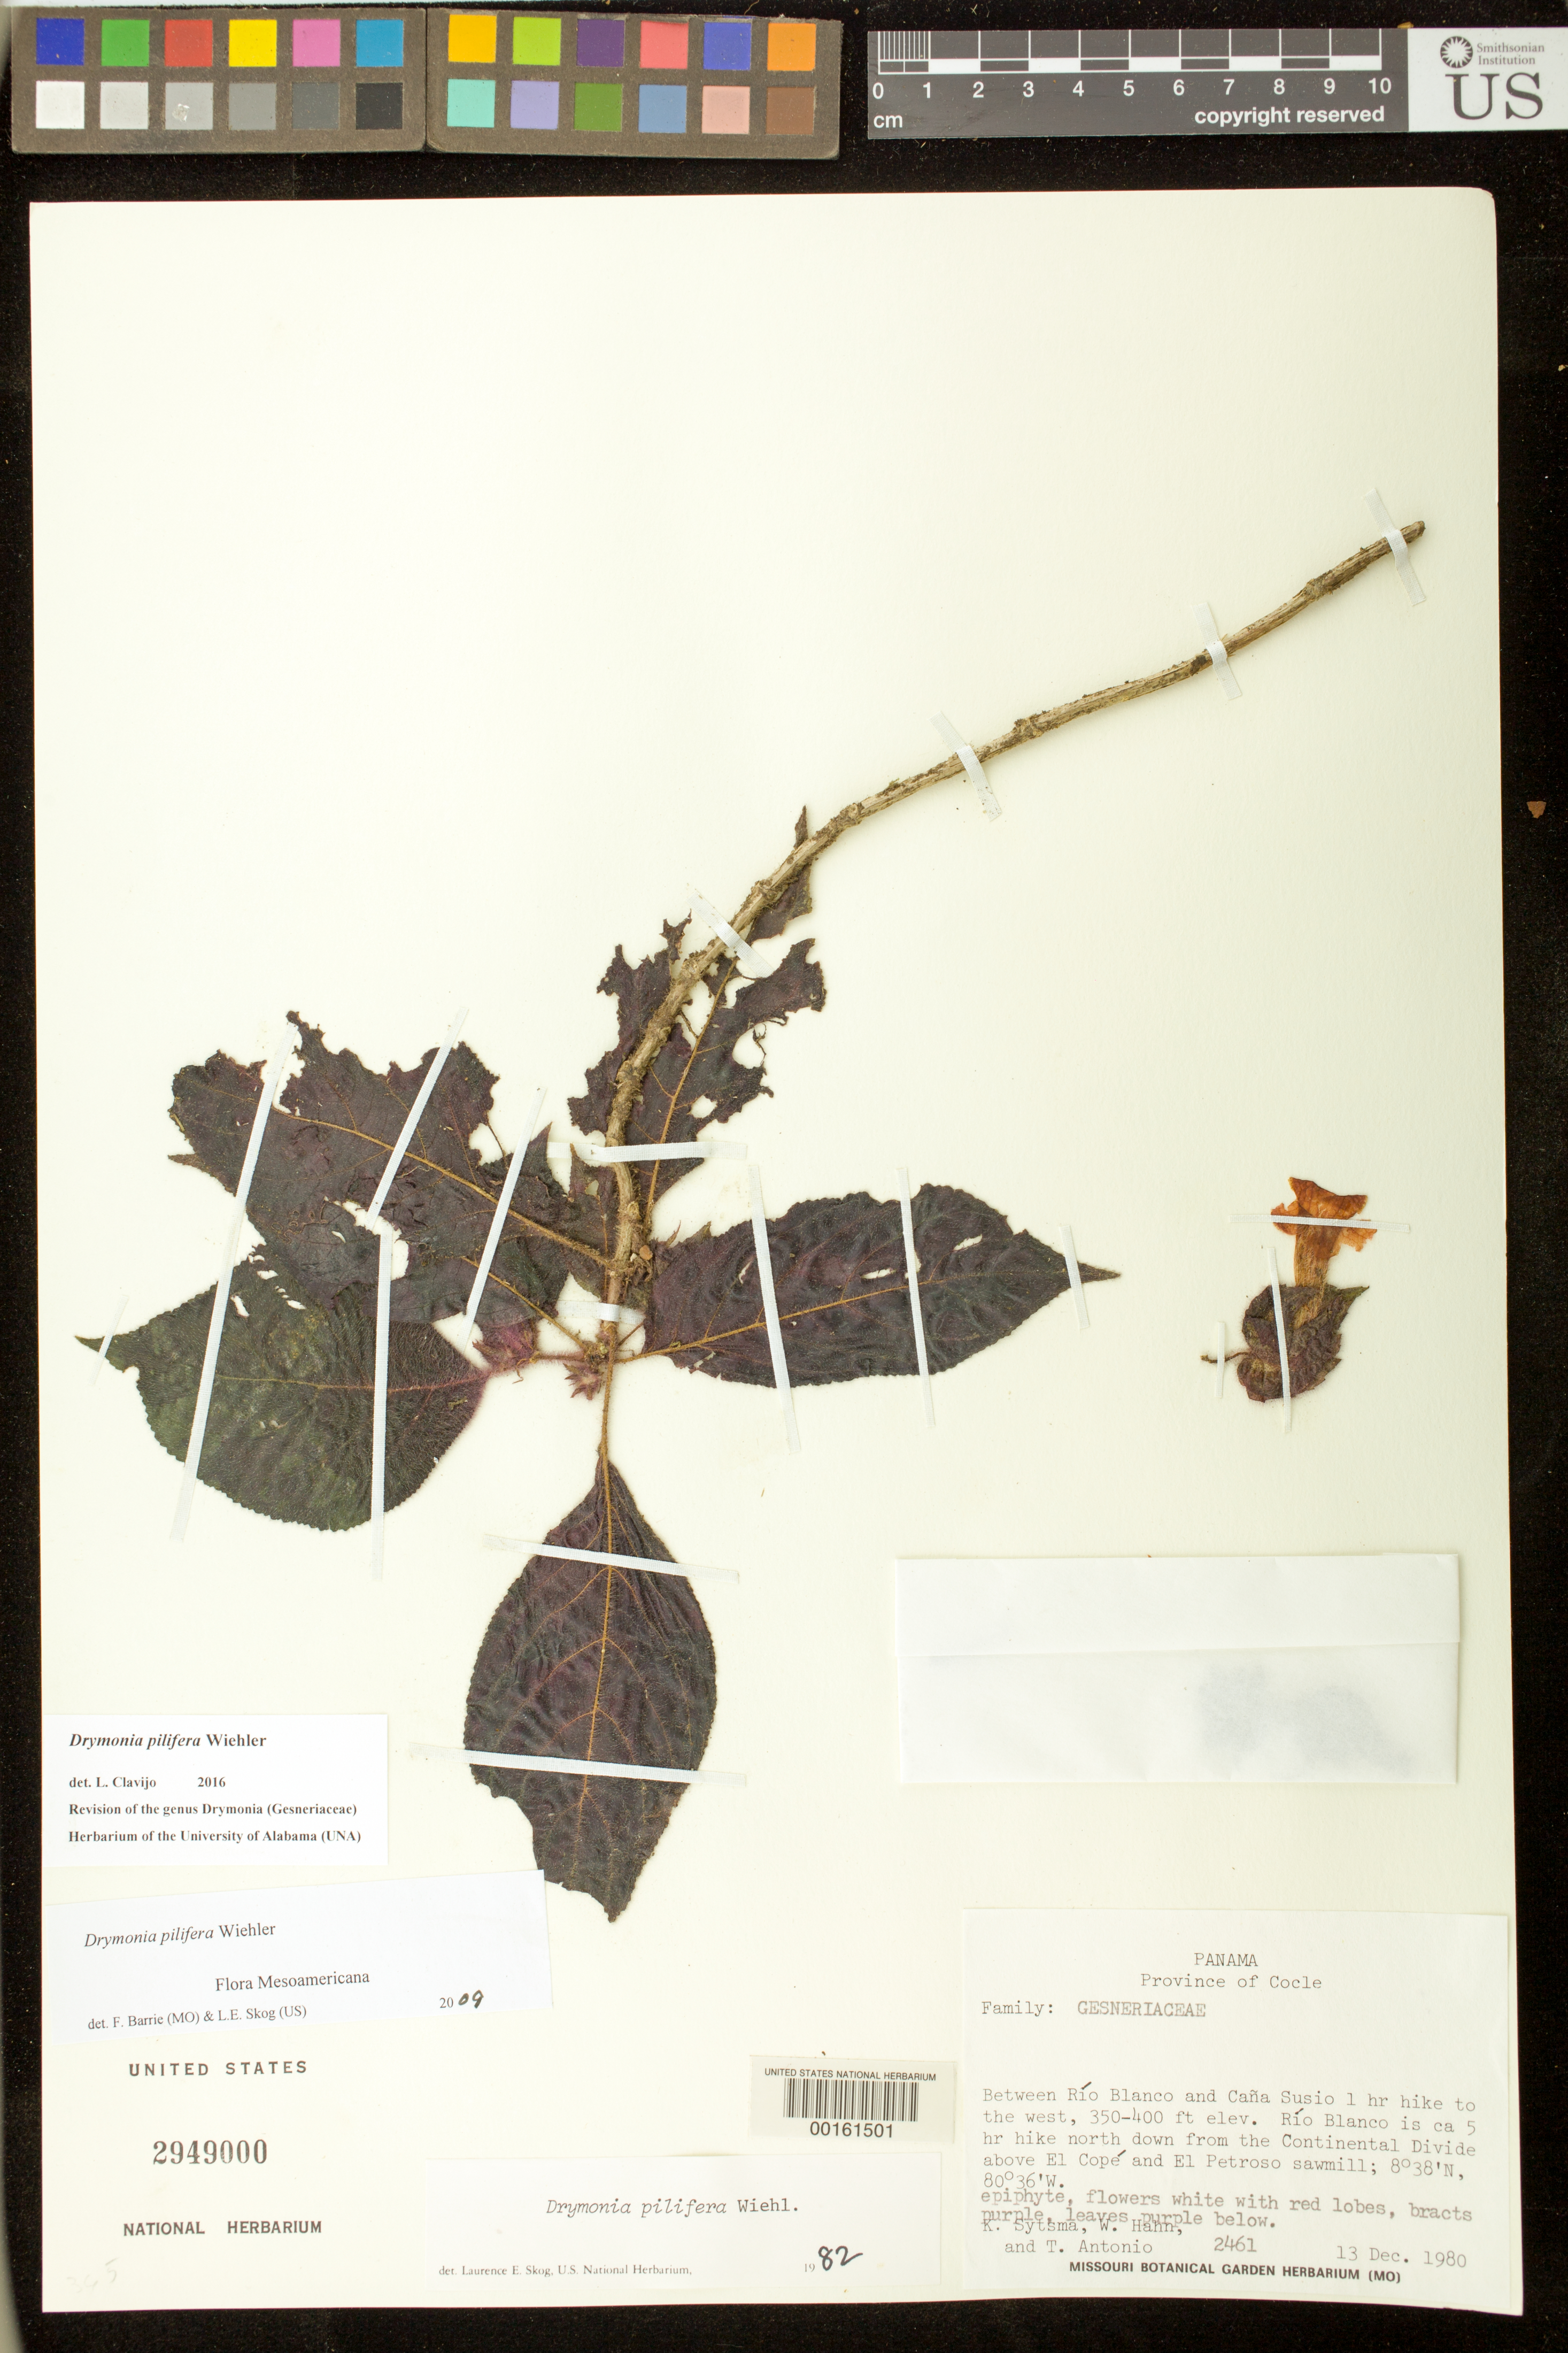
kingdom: Plantae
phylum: Tracheophyta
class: Magnoliopsida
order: Lamiales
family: Gesneriaceae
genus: Drymonia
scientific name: Drymonia pilifera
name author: Wiehler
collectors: K. J. Sytsma, W. Hahn & T. Antonio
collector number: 2461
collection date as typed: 13 Dec 1980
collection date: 1980-12-13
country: Panama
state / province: Coclé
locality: Between Rio Blanco and Cana Susio 1 hr hike west, Rio Blanco about 5 hr hike N down from continental divide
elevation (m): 107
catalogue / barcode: US 2949000